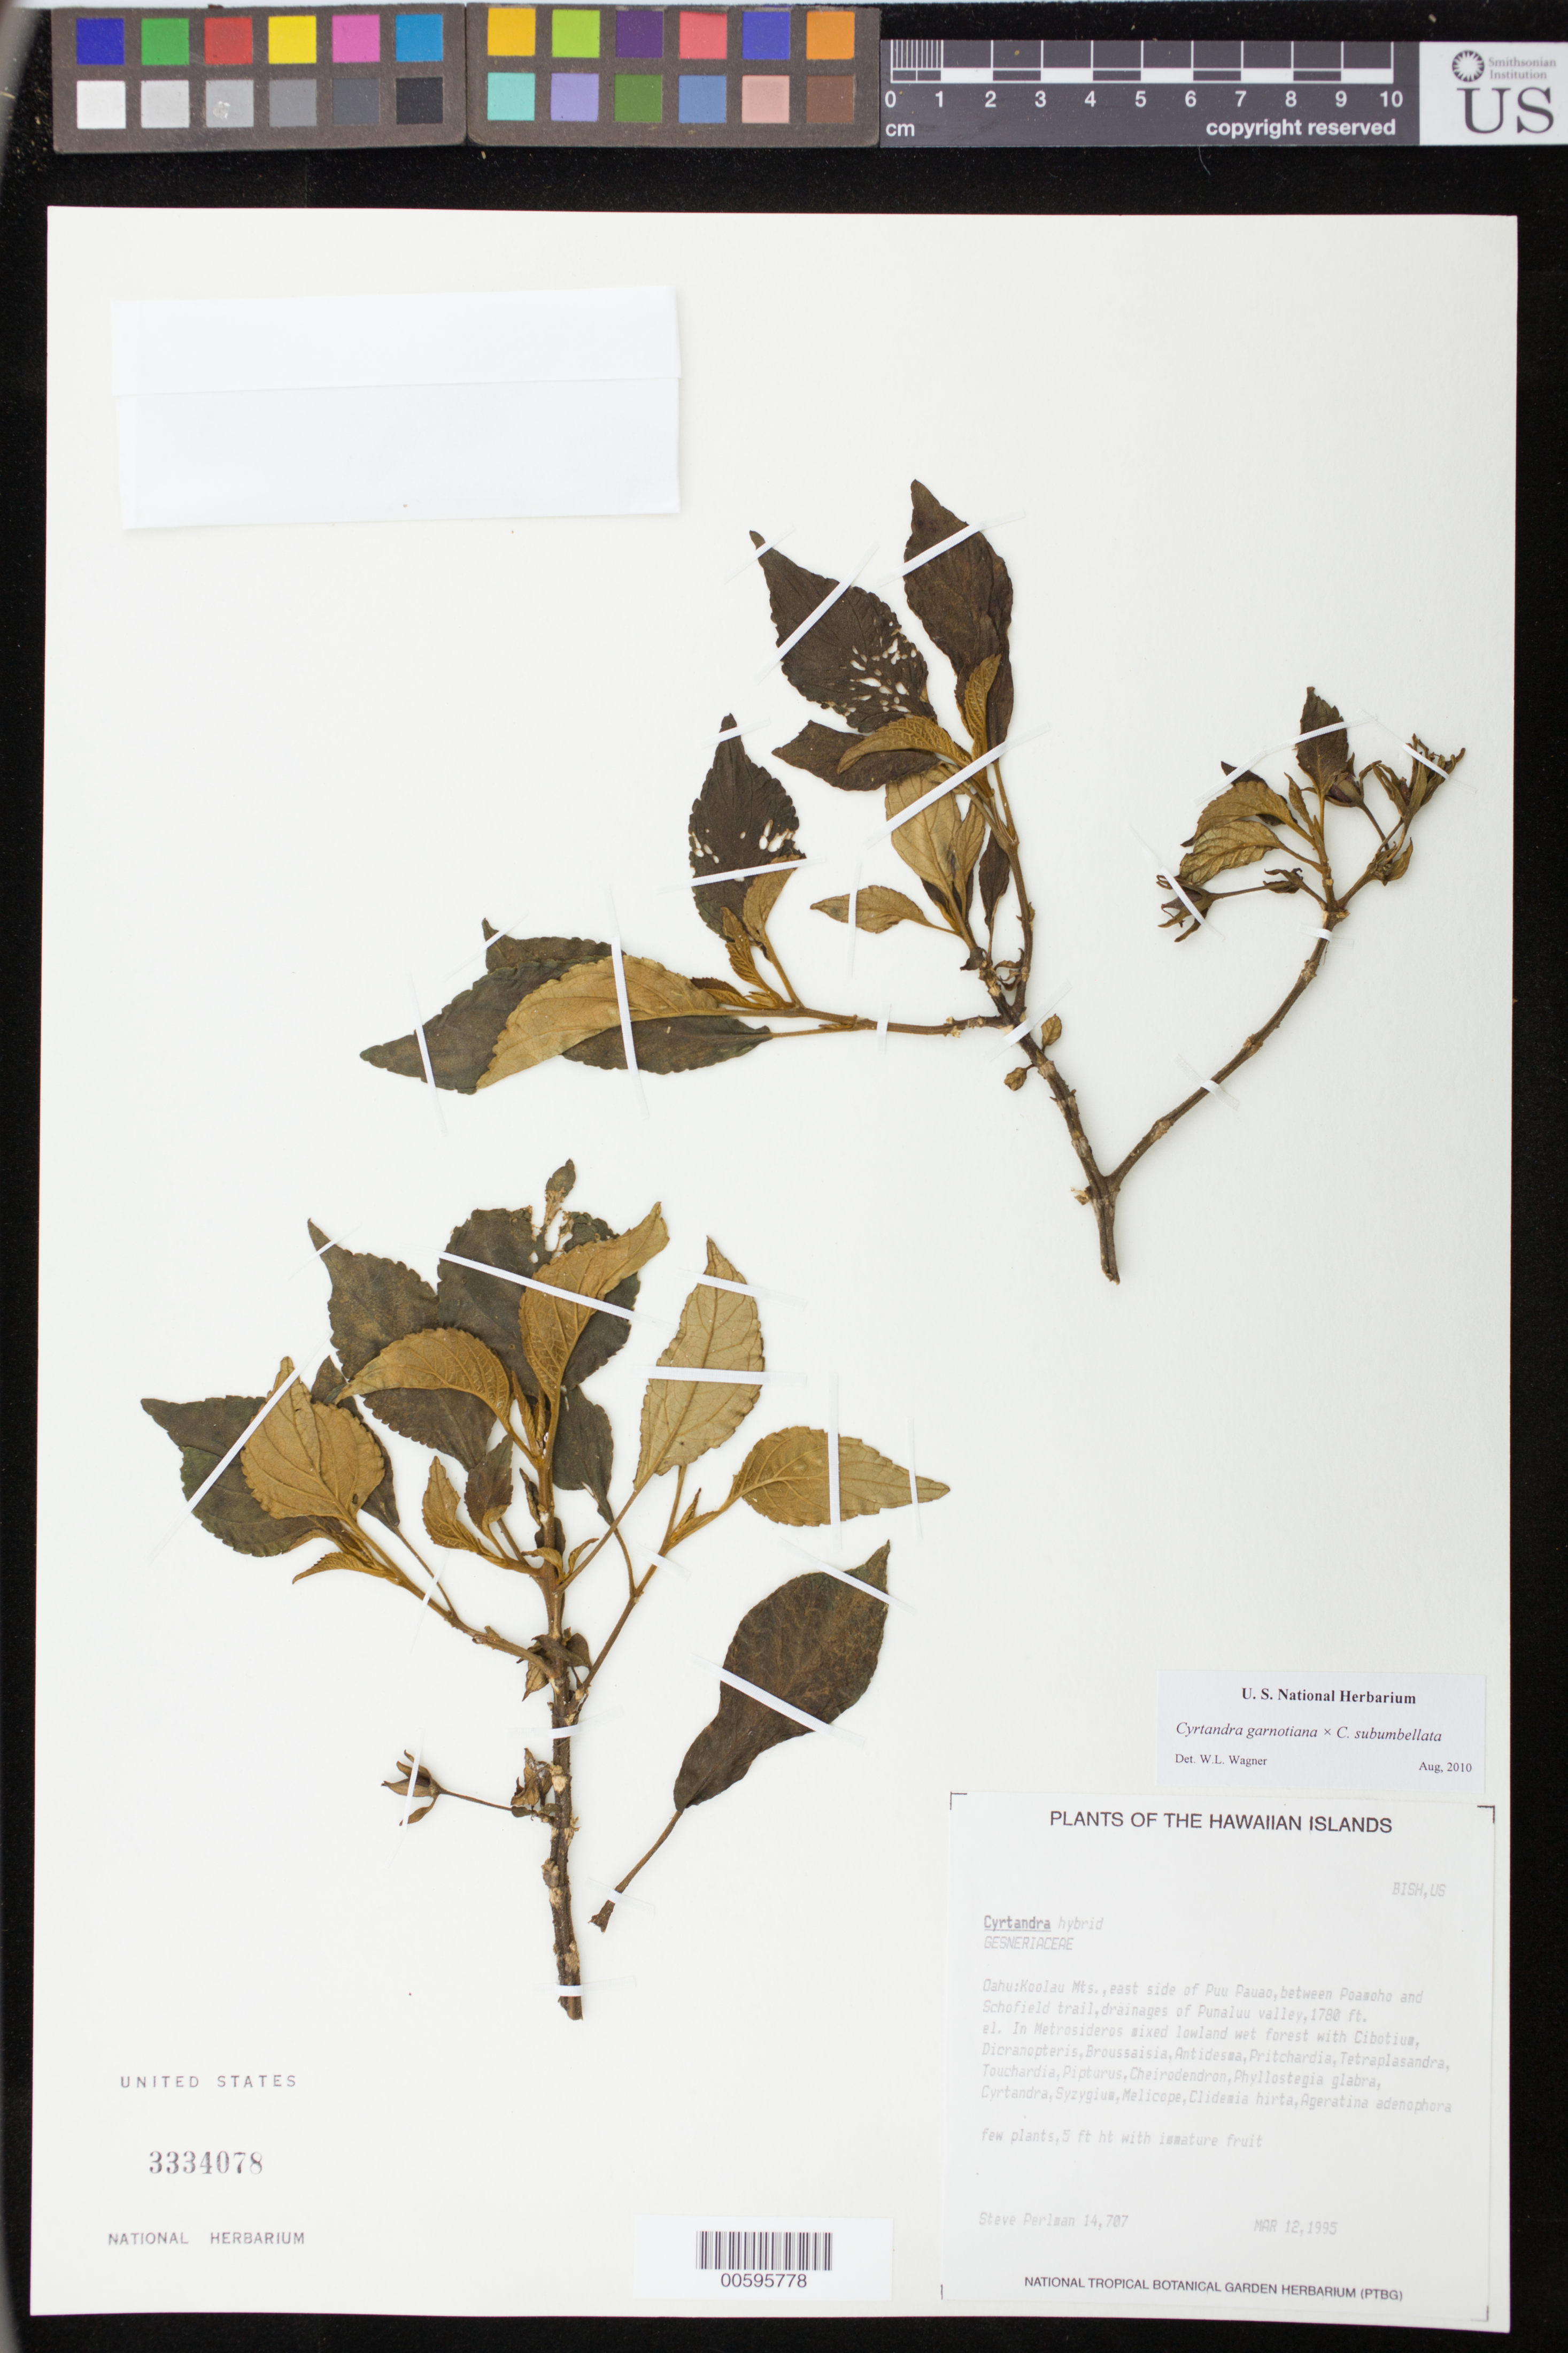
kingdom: Plantae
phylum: Tracheophyta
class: Magnoliopsida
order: Lamiales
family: Gesneriaceae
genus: Cyrtandra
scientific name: Cyrtandra garnotiana x C. subumbellata (Hillebr.) H. St. John & Storey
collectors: S. P. Perlman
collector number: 14707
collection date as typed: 12 Mar 1995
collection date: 1995-03-12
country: United States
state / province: Hawaii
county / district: Honolulu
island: Oahu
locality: Koolau Mts, E side of Puu Pauao, between Poamoho and Schofield trail, drainages of Punaluu valley.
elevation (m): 543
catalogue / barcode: US 3334078